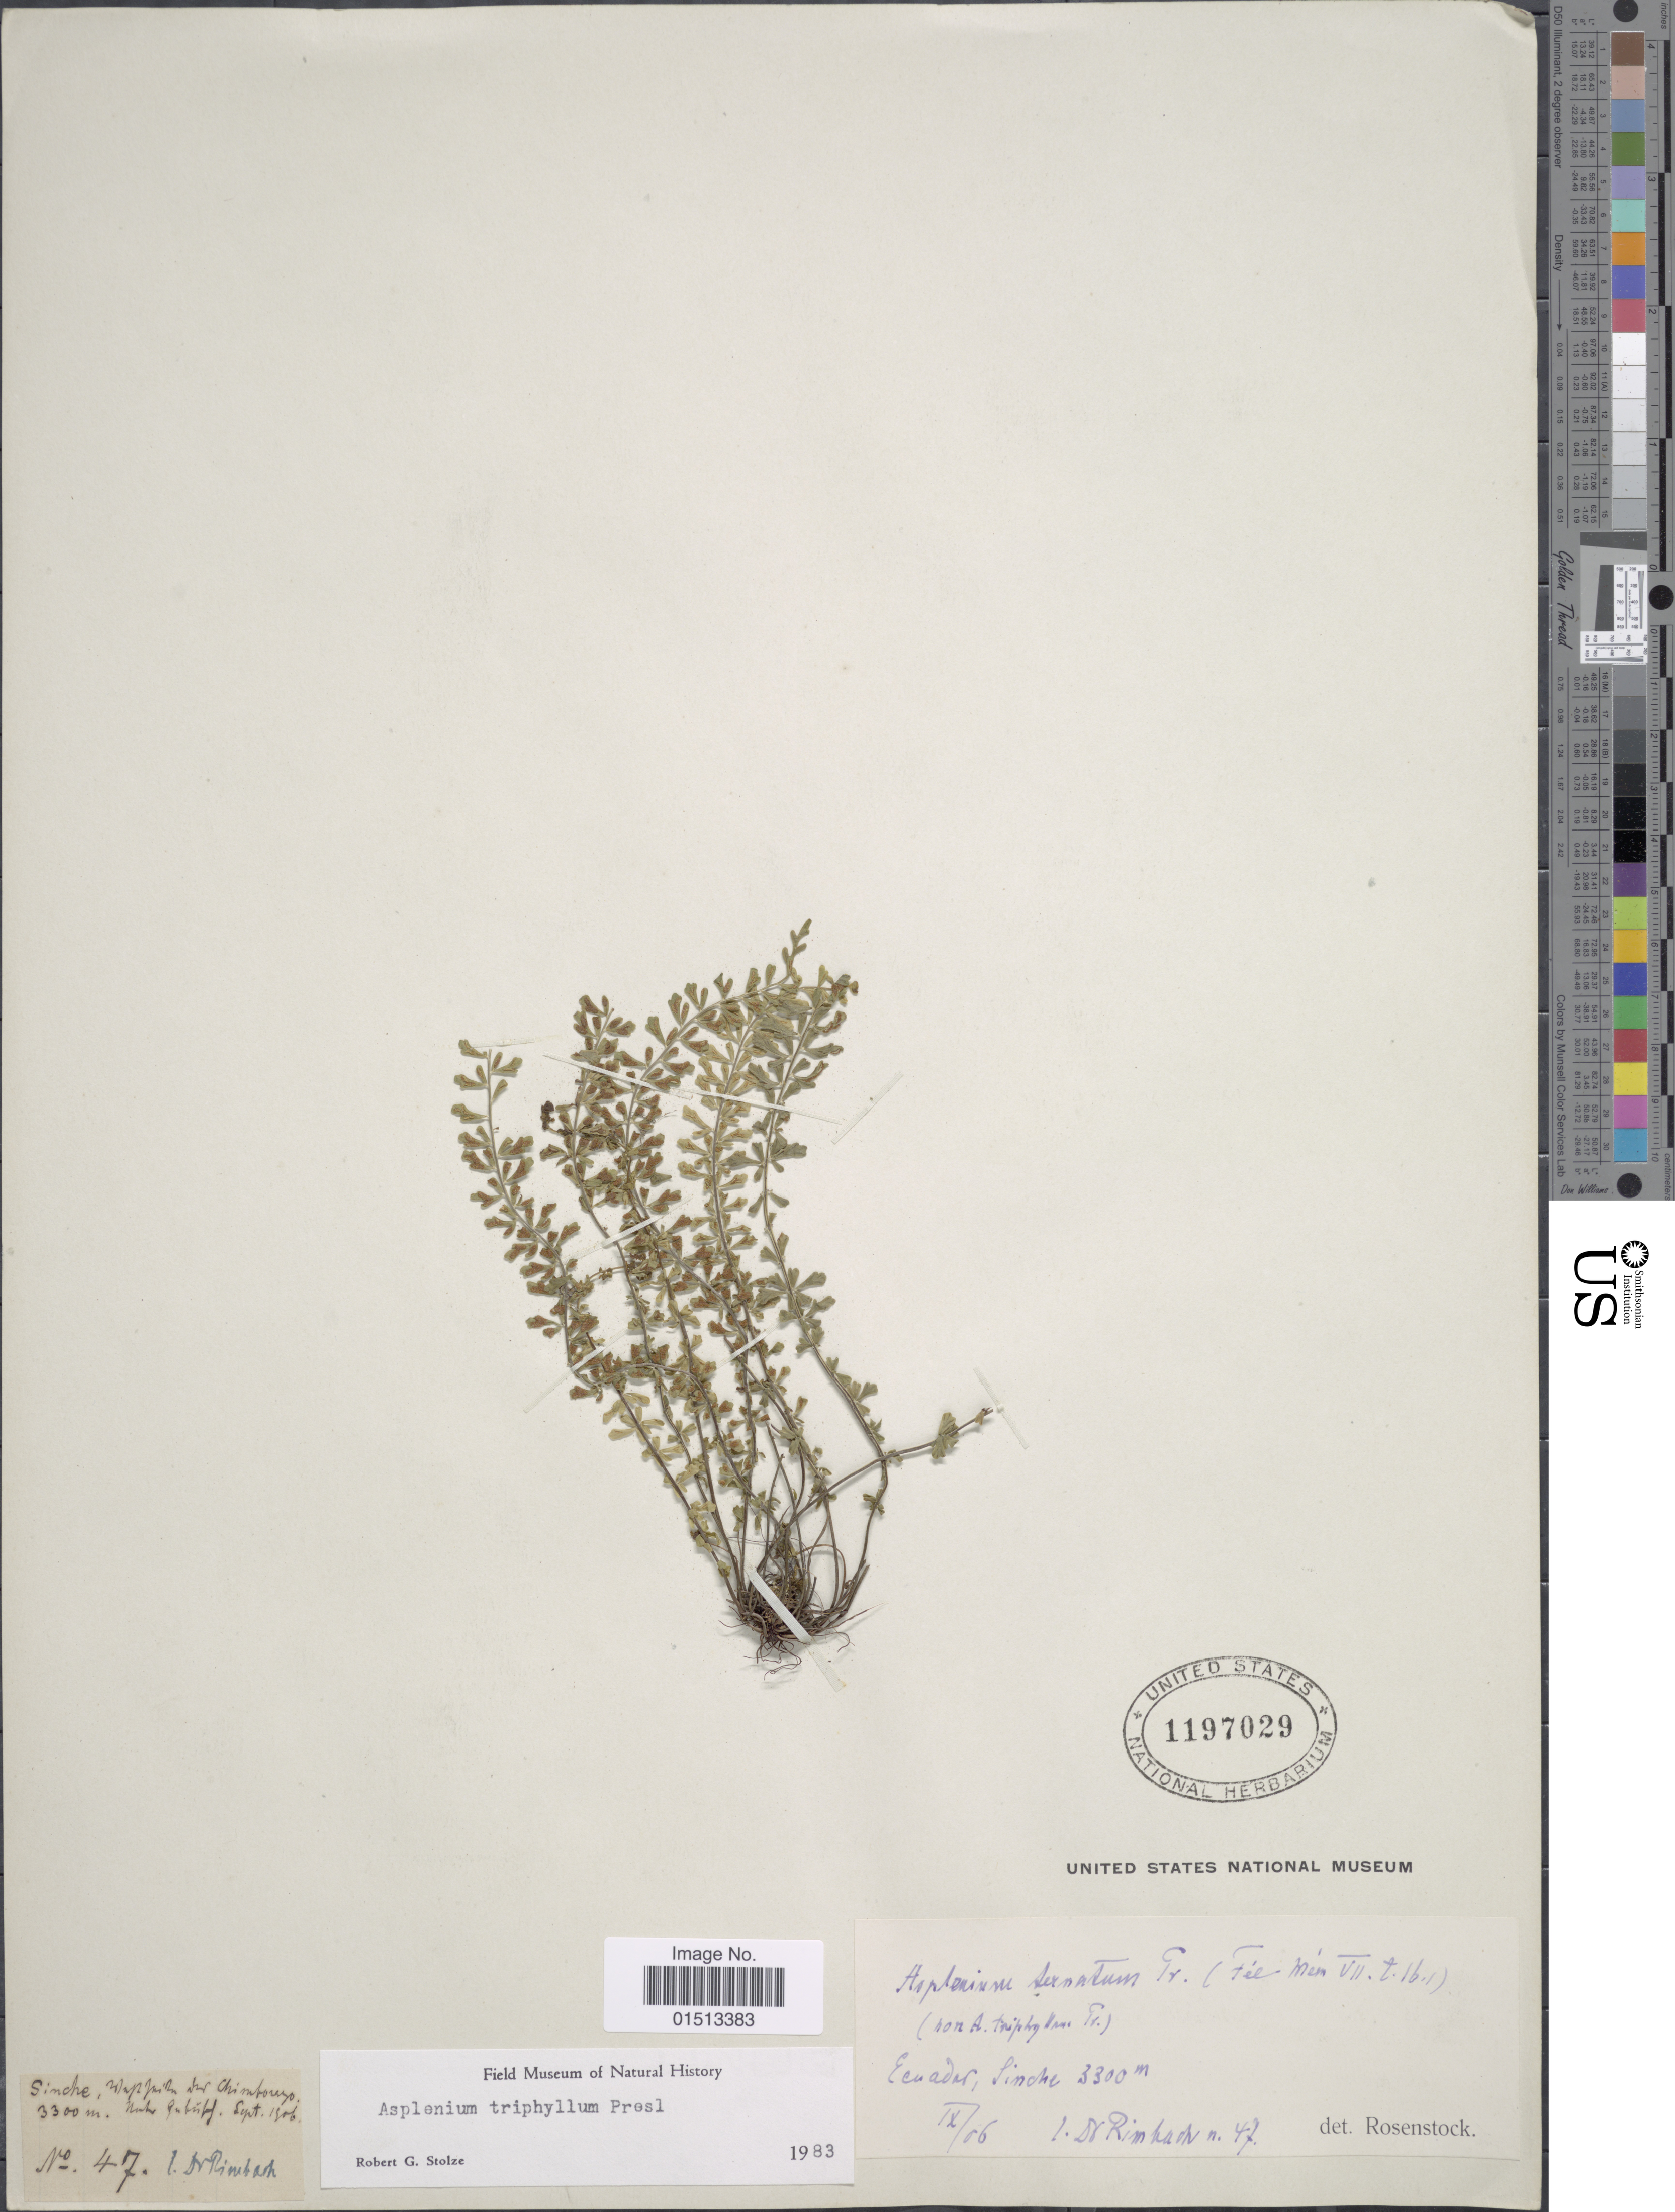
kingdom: Plantae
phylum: Tracheophyta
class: Polypodiopsida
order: Polypodiales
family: Aspleniaceae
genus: Asplenium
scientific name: Asplenium triphyllum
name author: C. Presl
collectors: Rimbach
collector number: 47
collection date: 1906-09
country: Ecuador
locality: Sinche, [illegible text] der Chimborazo.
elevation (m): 3300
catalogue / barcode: US 1197029